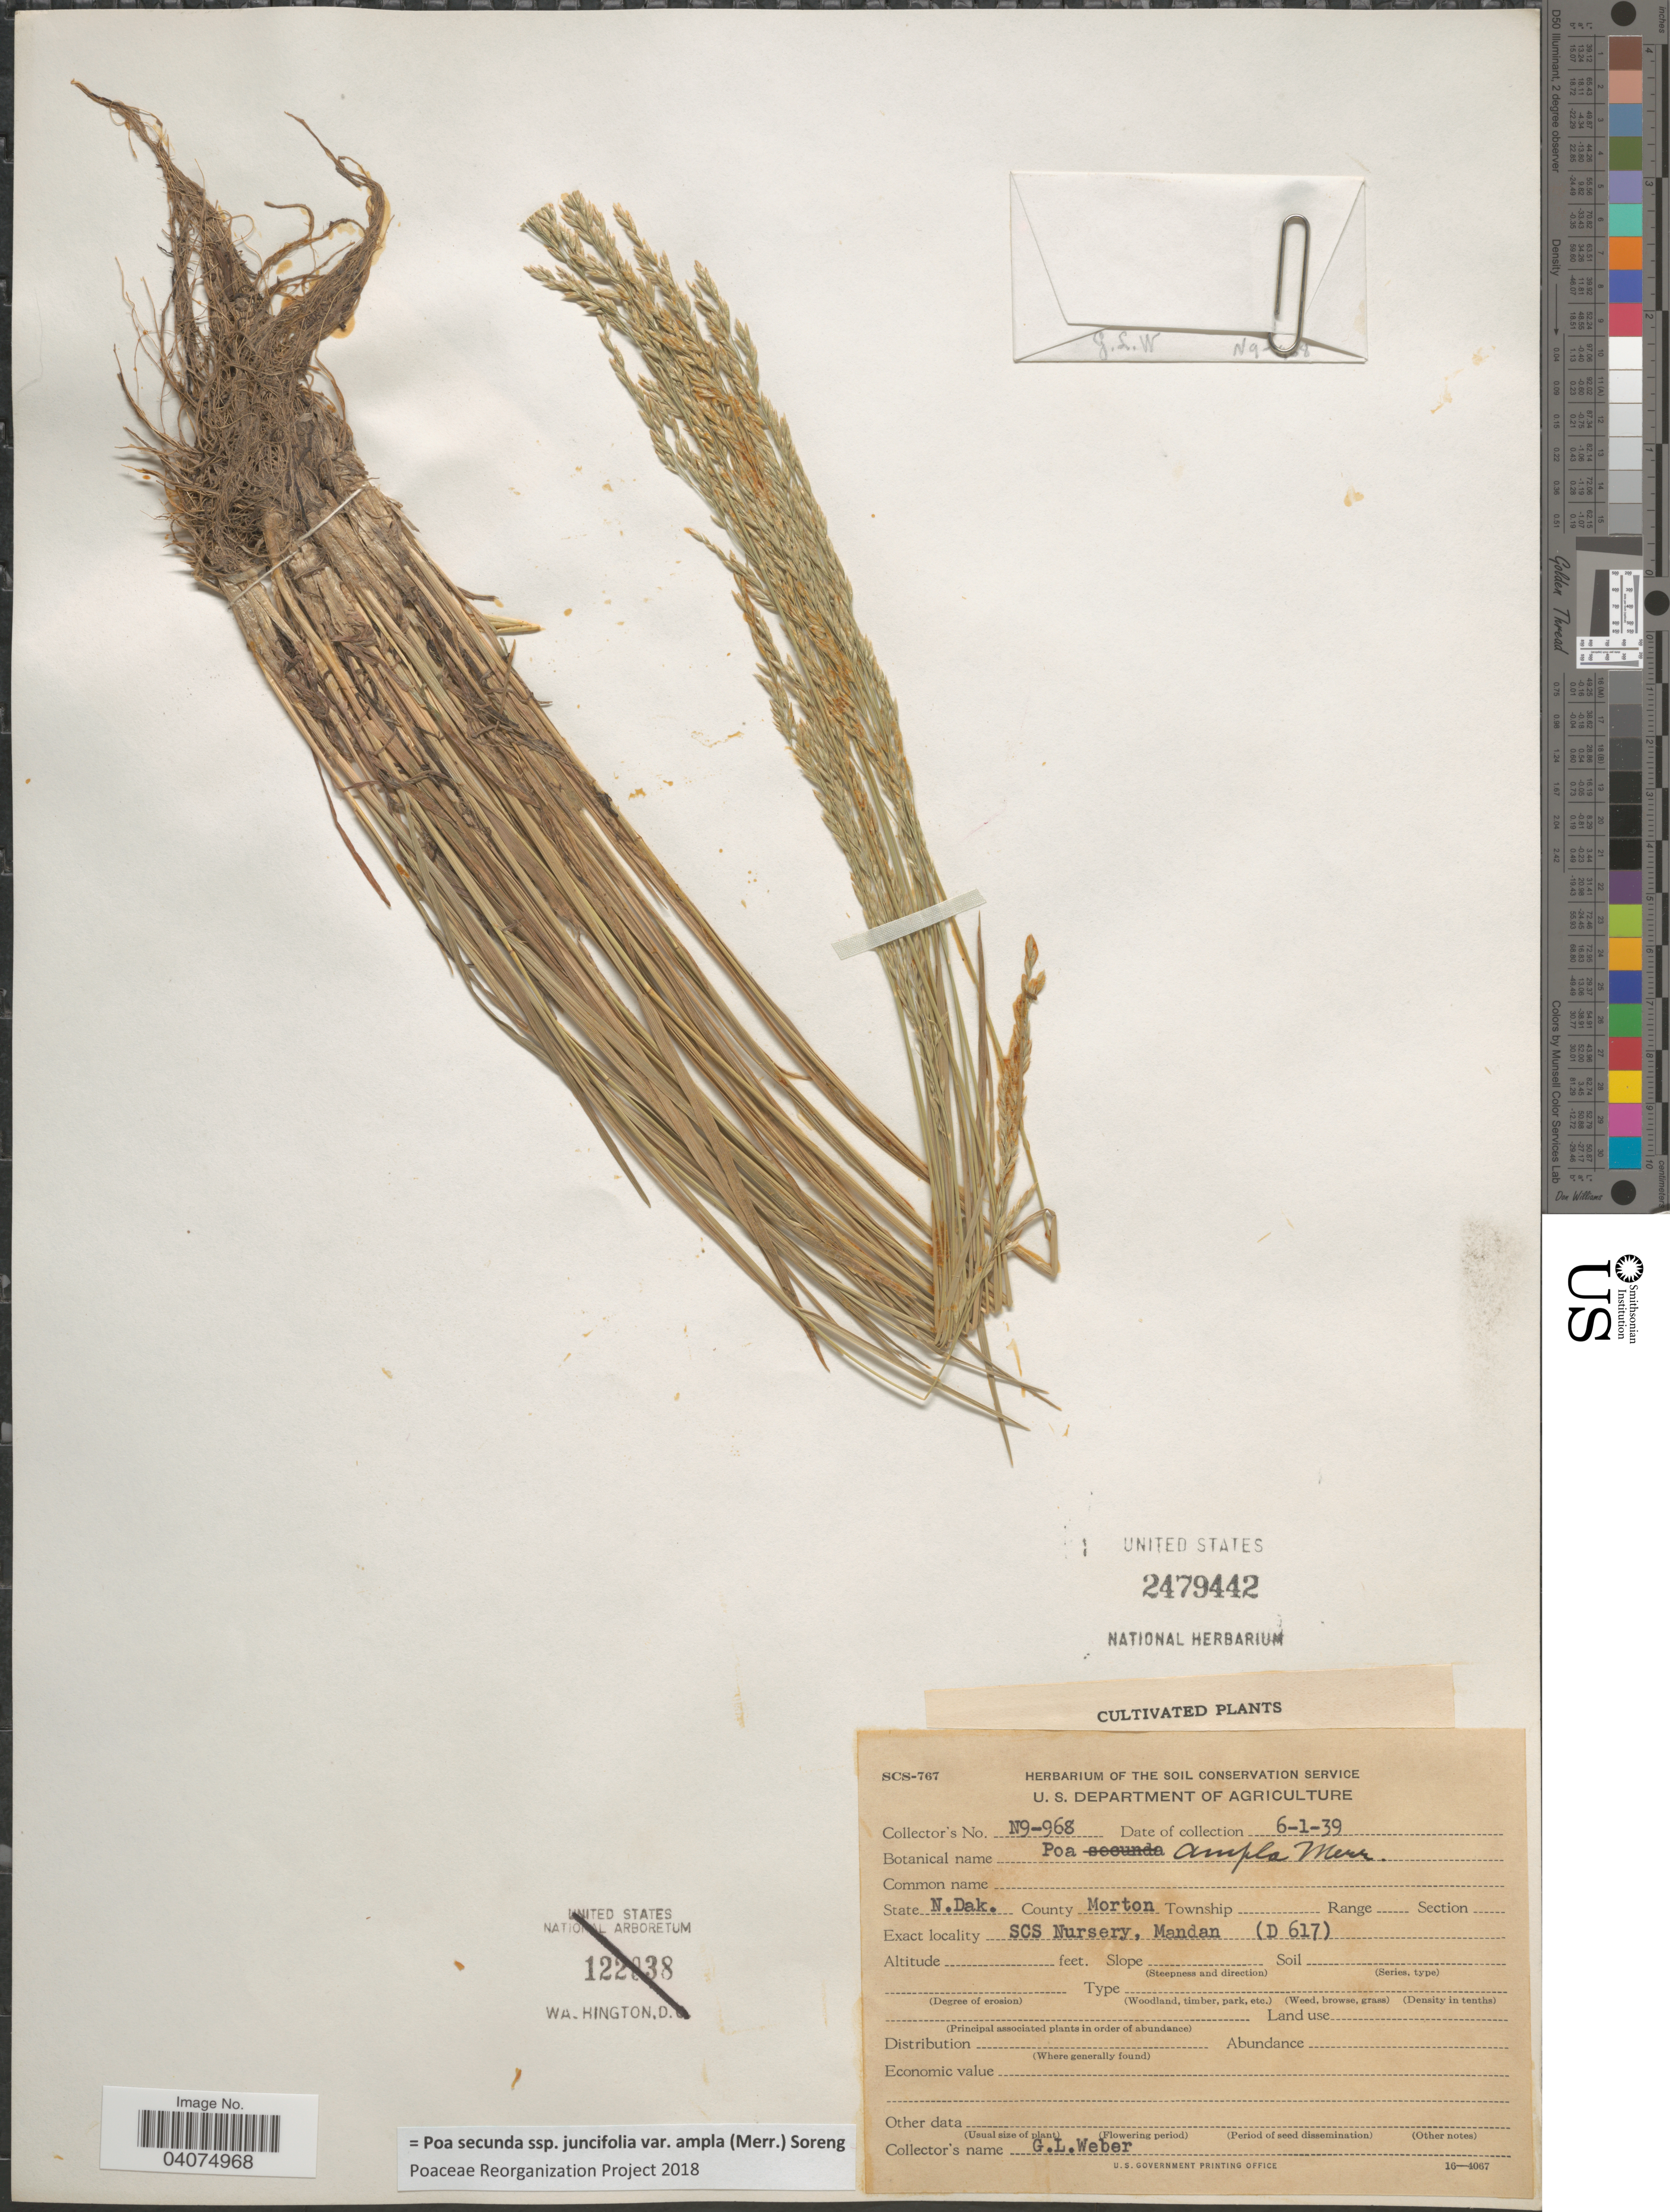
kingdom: Plantae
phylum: Tracheophyta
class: Liliopsida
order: Poales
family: Poaceae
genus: Poa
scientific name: Poa secunda subsp. juncifolia var. ampla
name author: (Merr.) Soreng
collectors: G. Weber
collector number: N9-968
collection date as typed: Transcribed d/m/y: 1/6/39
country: United States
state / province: North Dakota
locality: County Morton. SCS Nursery, Mandan (D617).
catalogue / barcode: US 2479442